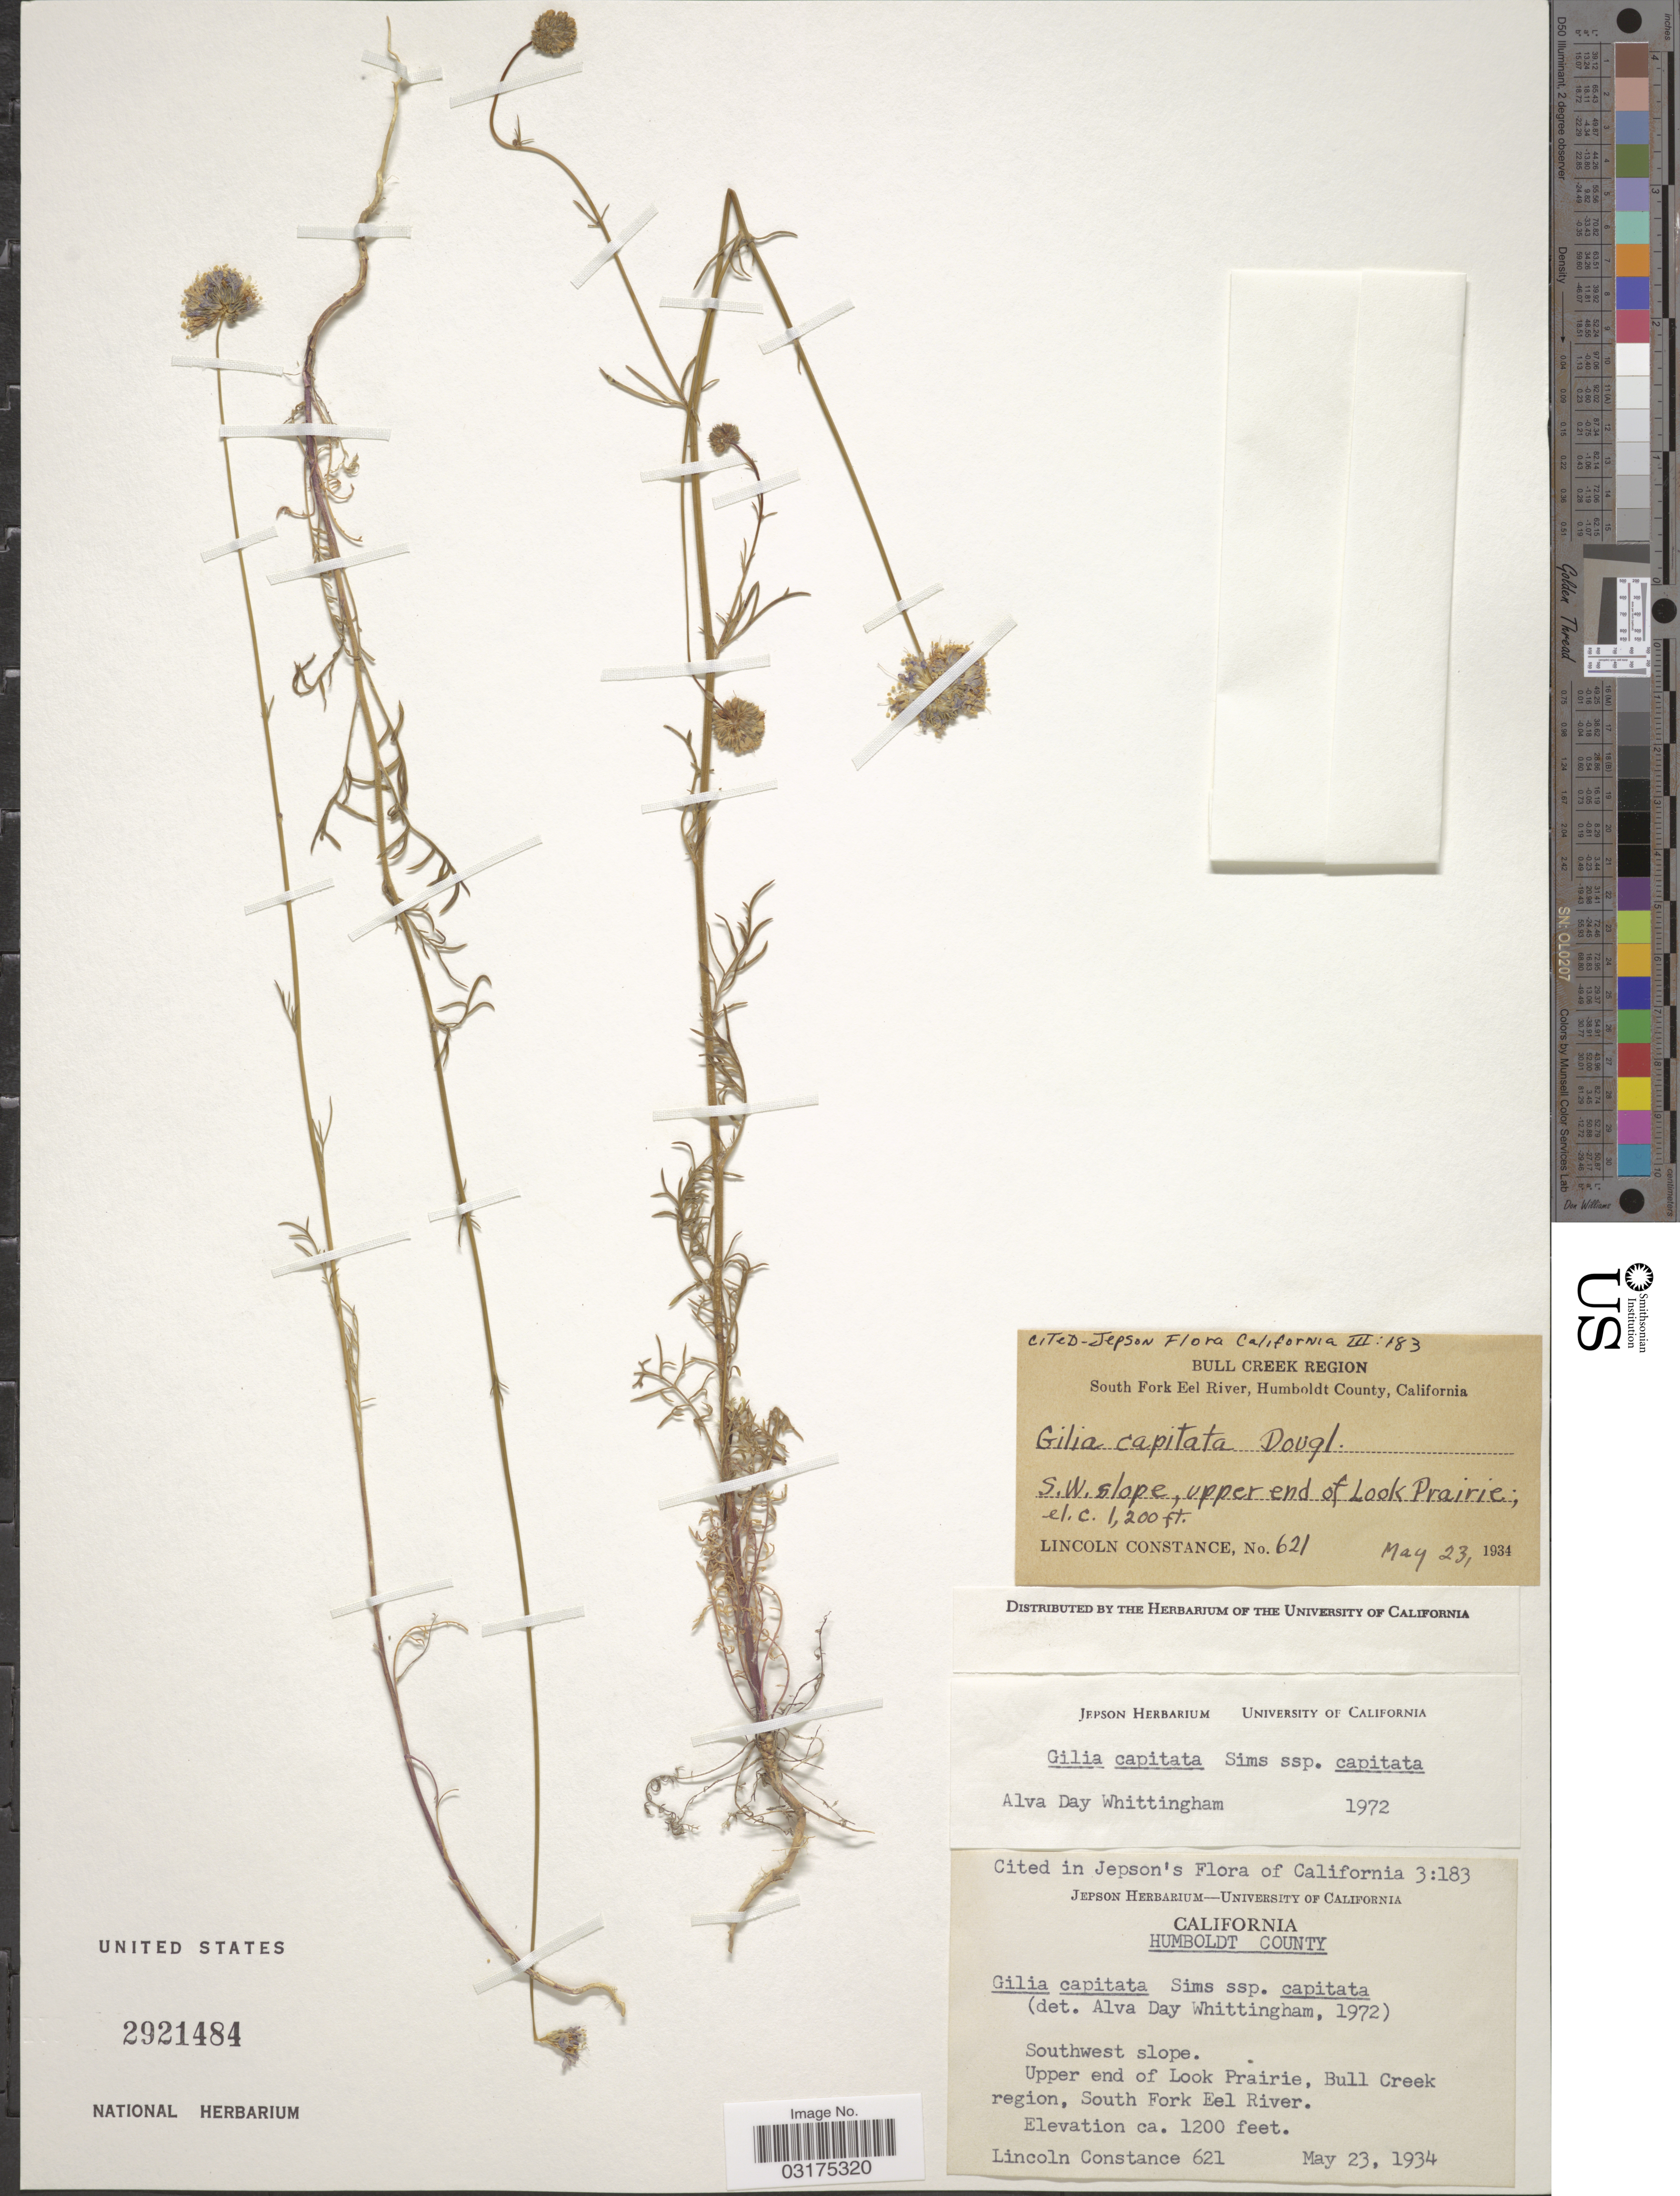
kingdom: Plantae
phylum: Tracheophyta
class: Magnoliopsida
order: Ericales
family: Polemoniaceae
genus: Gilia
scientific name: Gilia capitata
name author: Sims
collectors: L. Constance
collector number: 621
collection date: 1934-05-23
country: United States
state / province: California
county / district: Humboldt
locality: Humboldt County, Southwest slope, Upper end of Look Prairie, Bull Creek region, South Fork Eel River.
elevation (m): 366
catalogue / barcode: US 2921484